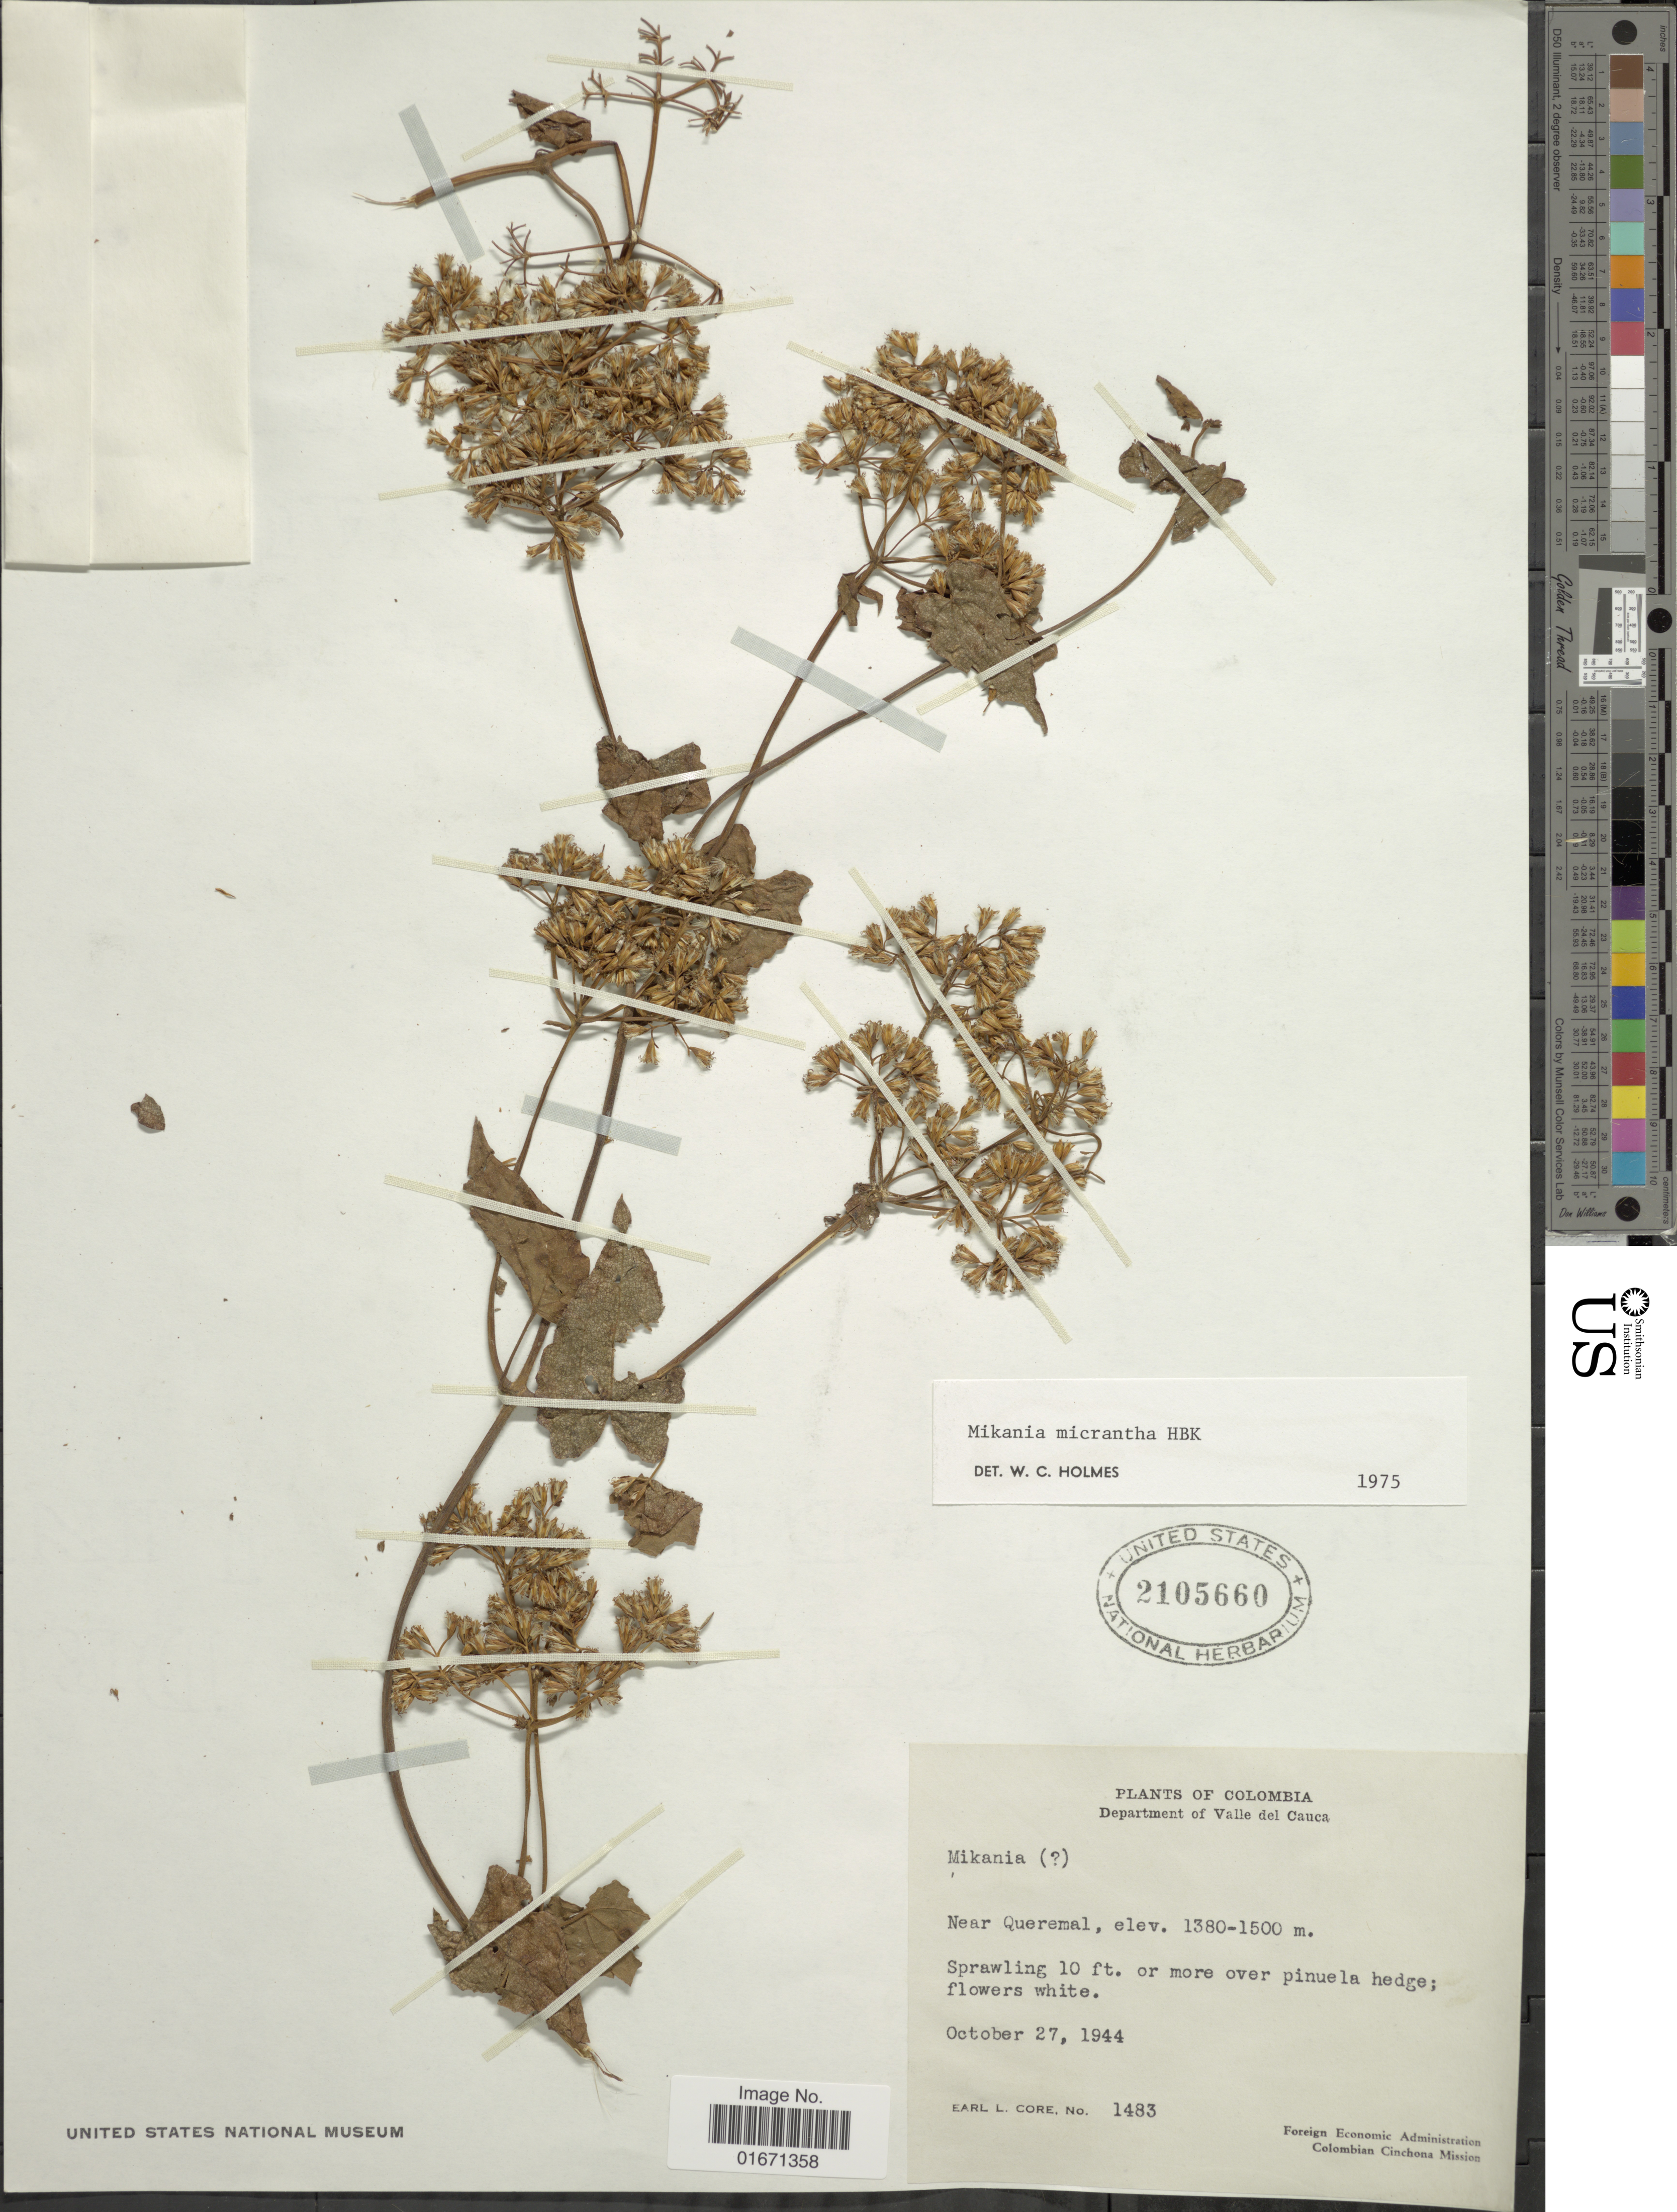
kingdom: Plantae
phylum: Tracheophyta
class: Magnoliopsida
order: Asterales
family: Asteraceae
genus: Mikania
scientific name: Mikania micrantha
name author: Kunth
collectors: E. L. Core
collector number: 1483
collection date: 1944-10-27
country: Colombia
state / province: Valle del Cauca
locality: Near Queremal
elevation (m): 1380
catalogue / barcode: US 2105660